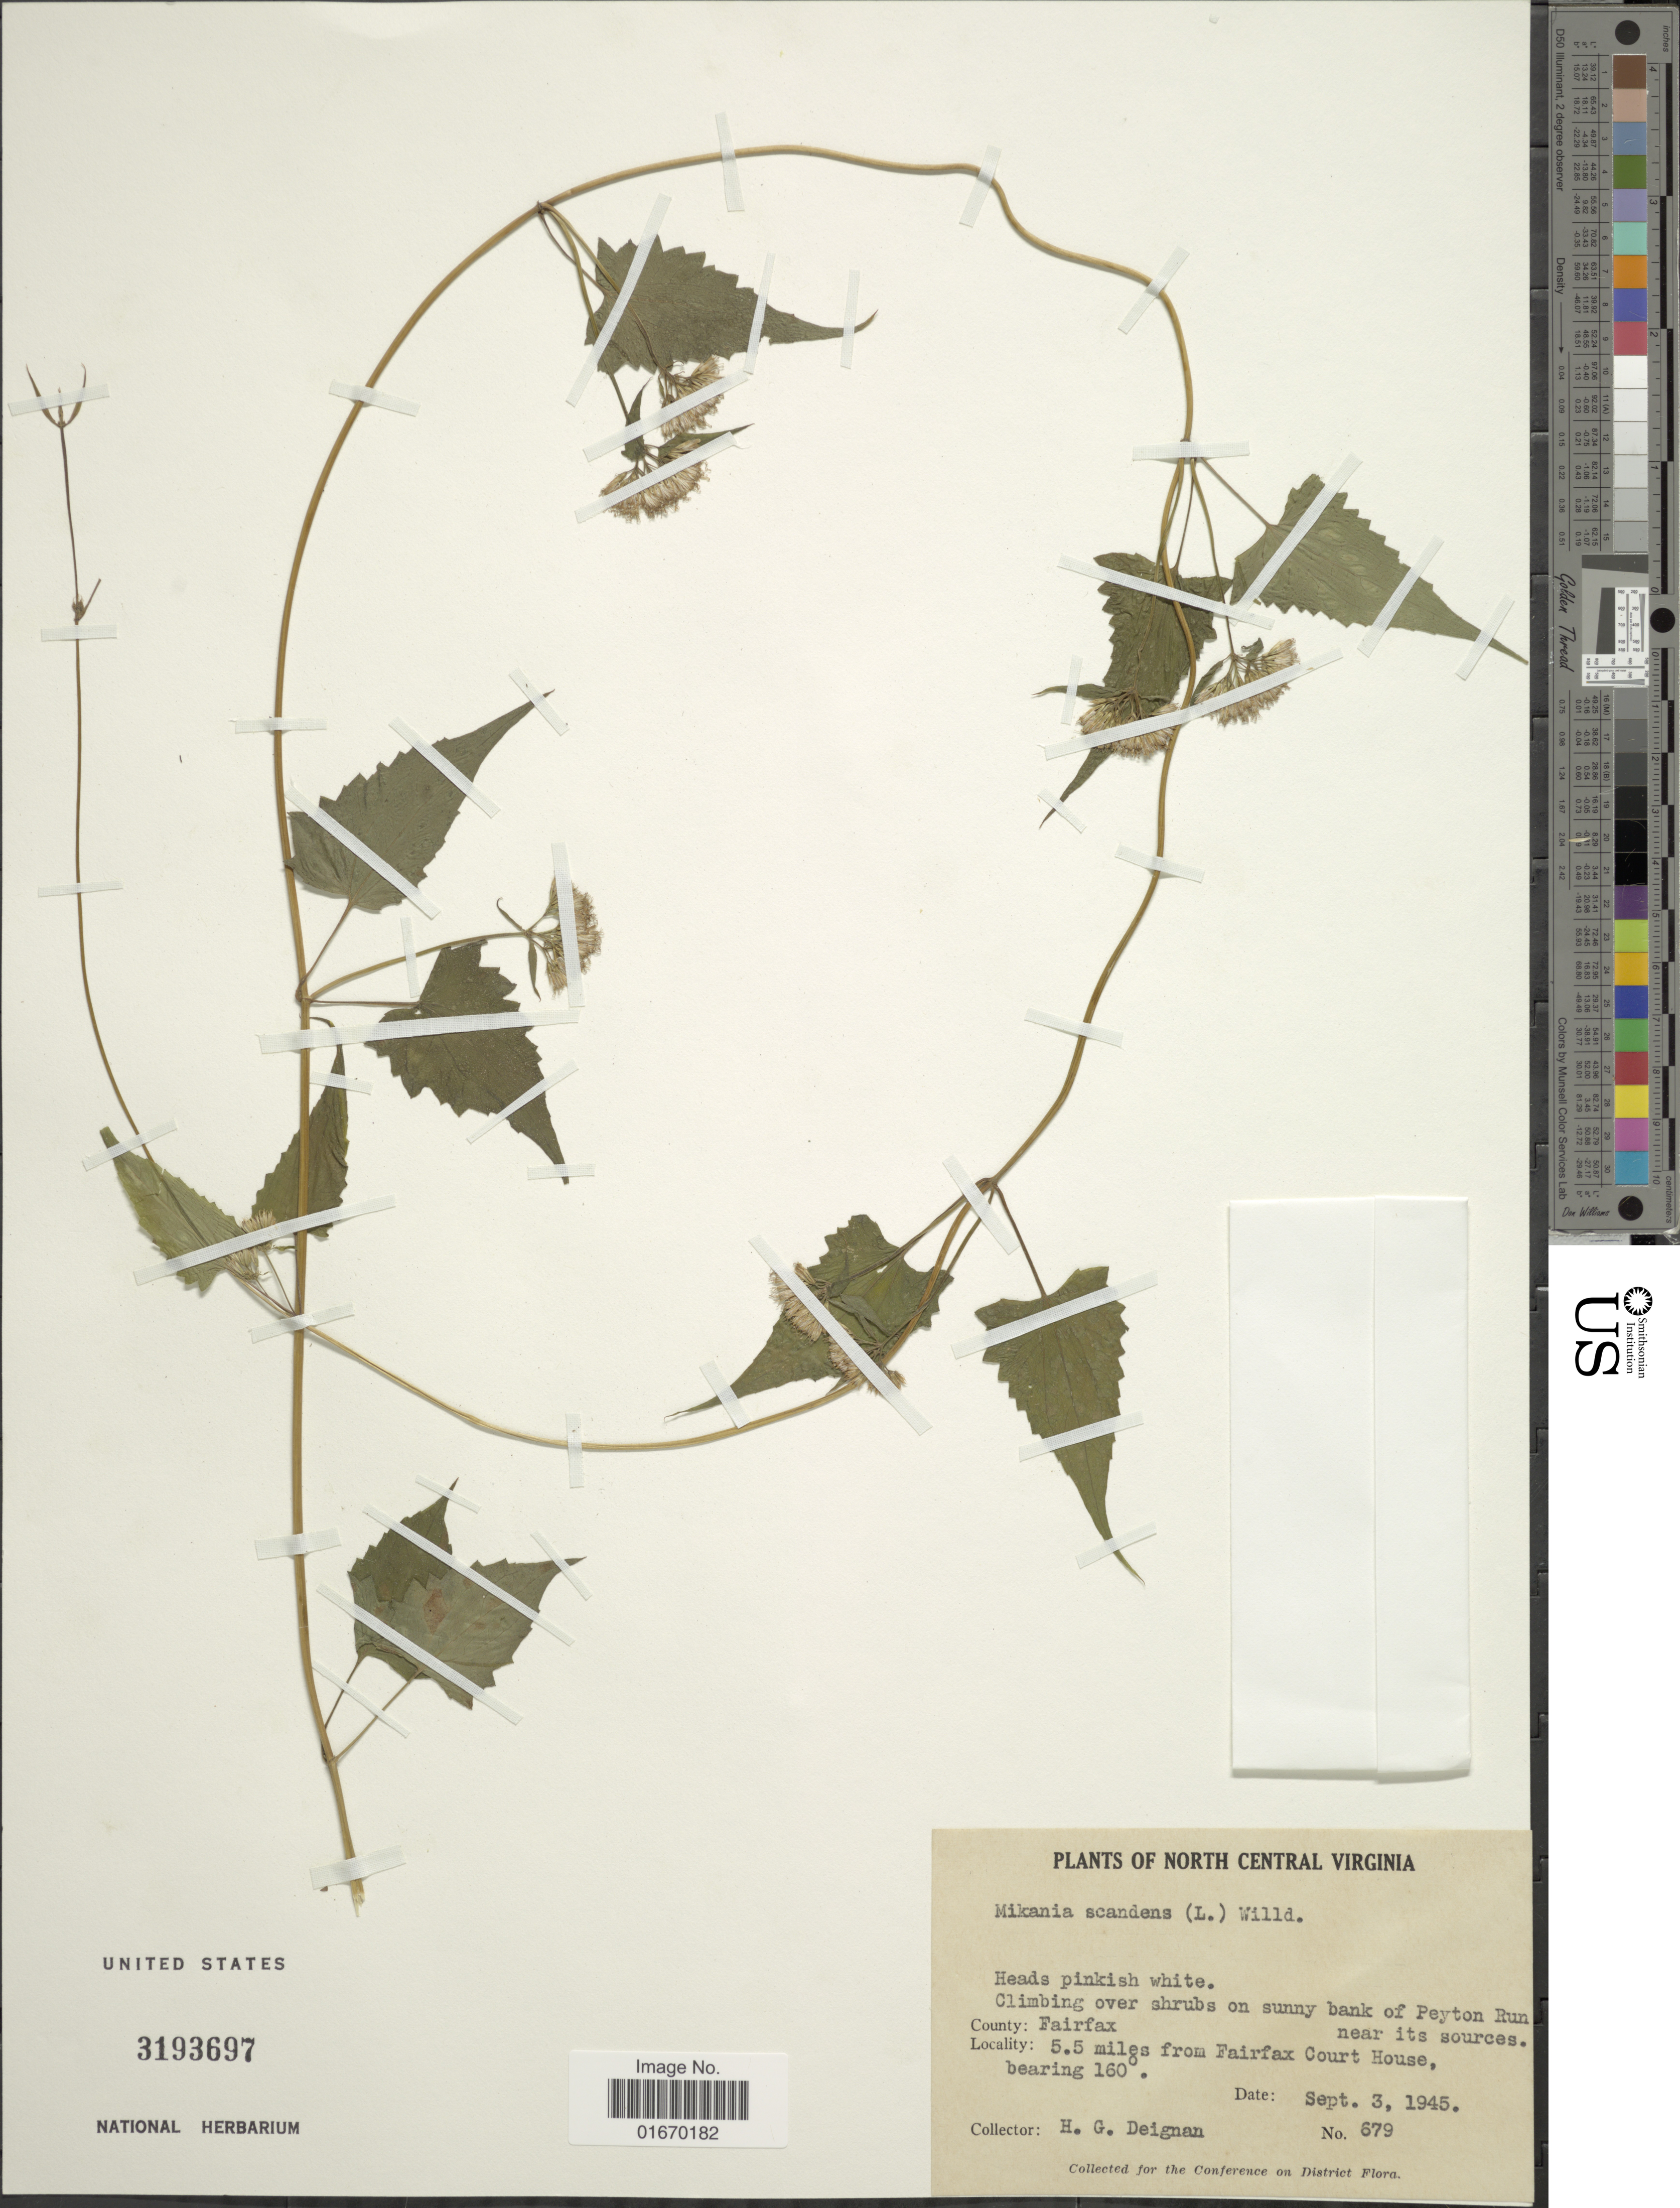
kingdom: Plantae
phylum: Tracheophyta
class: Magnoliopsida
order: Asterales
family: Asteraceae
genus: Mikania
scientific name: Mikania scandens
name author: (L.) Willd.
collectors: H. Deignan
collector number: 679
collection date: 1945-09-03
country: United States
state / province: Virginia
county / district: Fairfax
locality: North Central Virginia, on sunny banks of Peyton Run , County Fairfax, 5.5 miles from Fairfax Court House, bearing 160 °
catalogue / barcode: US 3193697